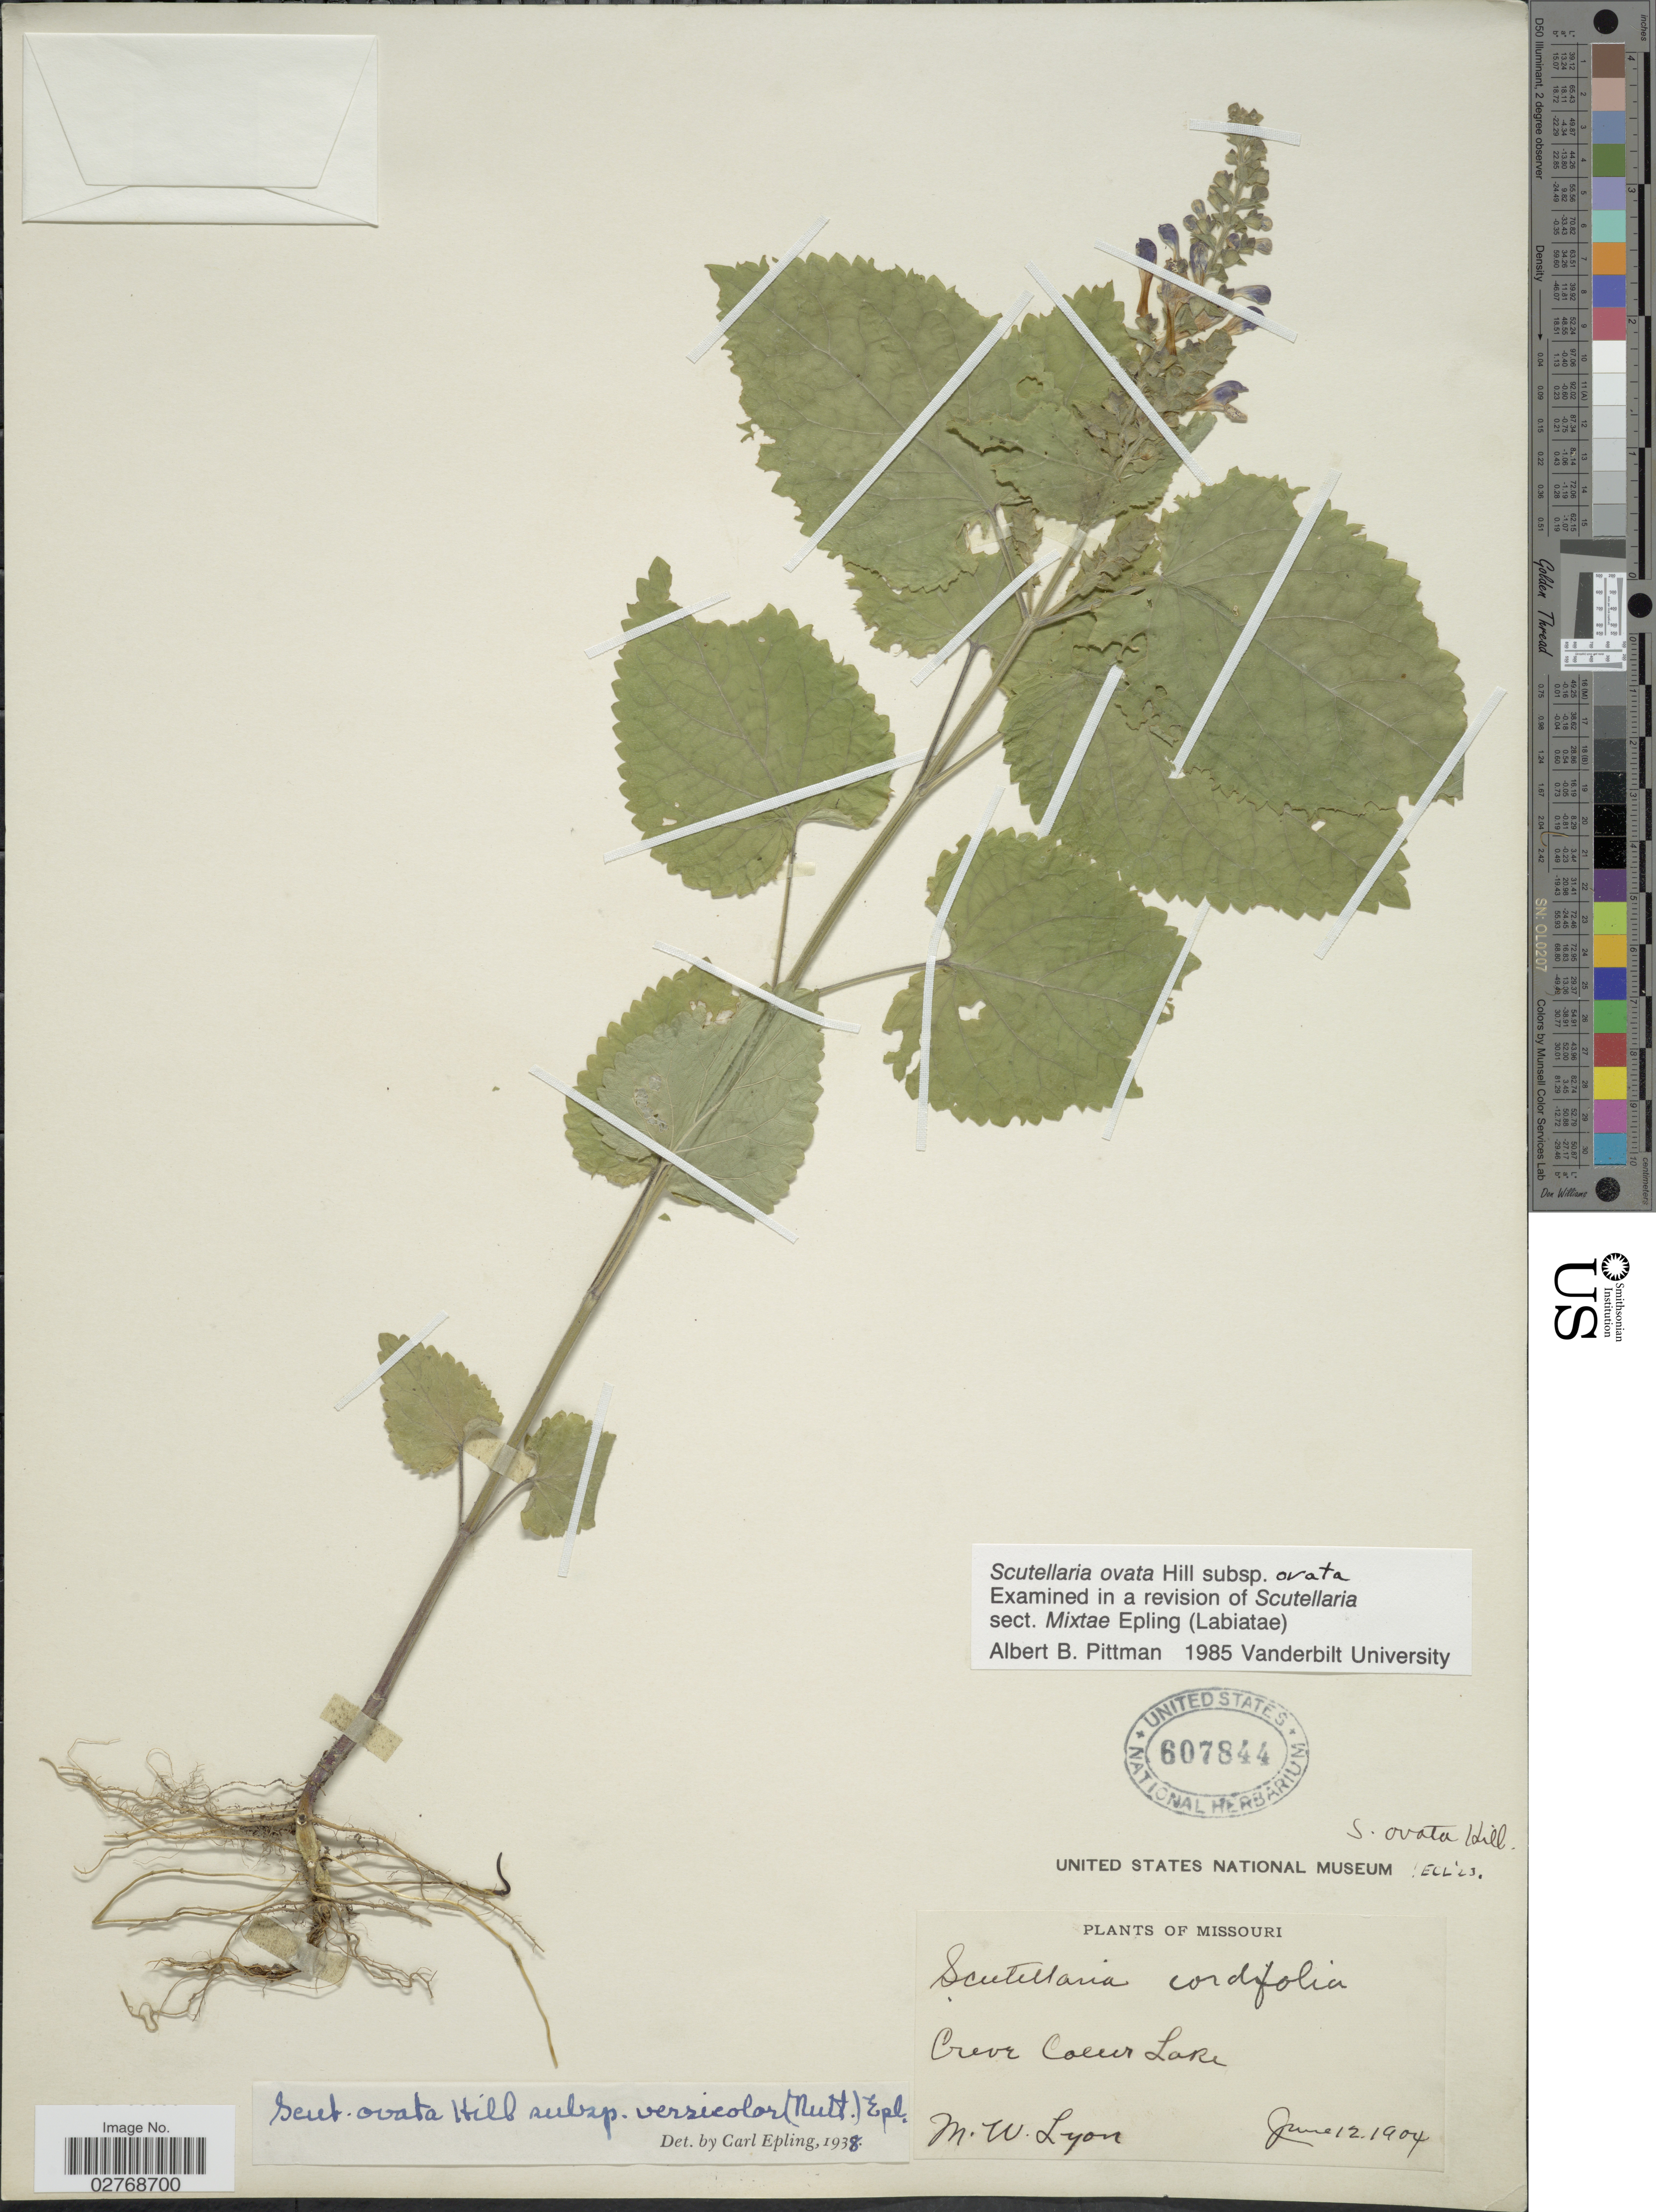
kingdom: Plantae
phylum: Tracheophyta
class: Magnoliopsida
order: Lamiales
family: Lamiaceae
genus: Scutellaria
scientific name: Scutellaria ovata subsp. versicolor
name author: (Nutt.) Epling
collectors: M. W. Lyon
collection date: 1904-06-12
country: United States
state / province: Missouri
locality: Creve Coeur Lake.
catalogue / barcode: US 607844